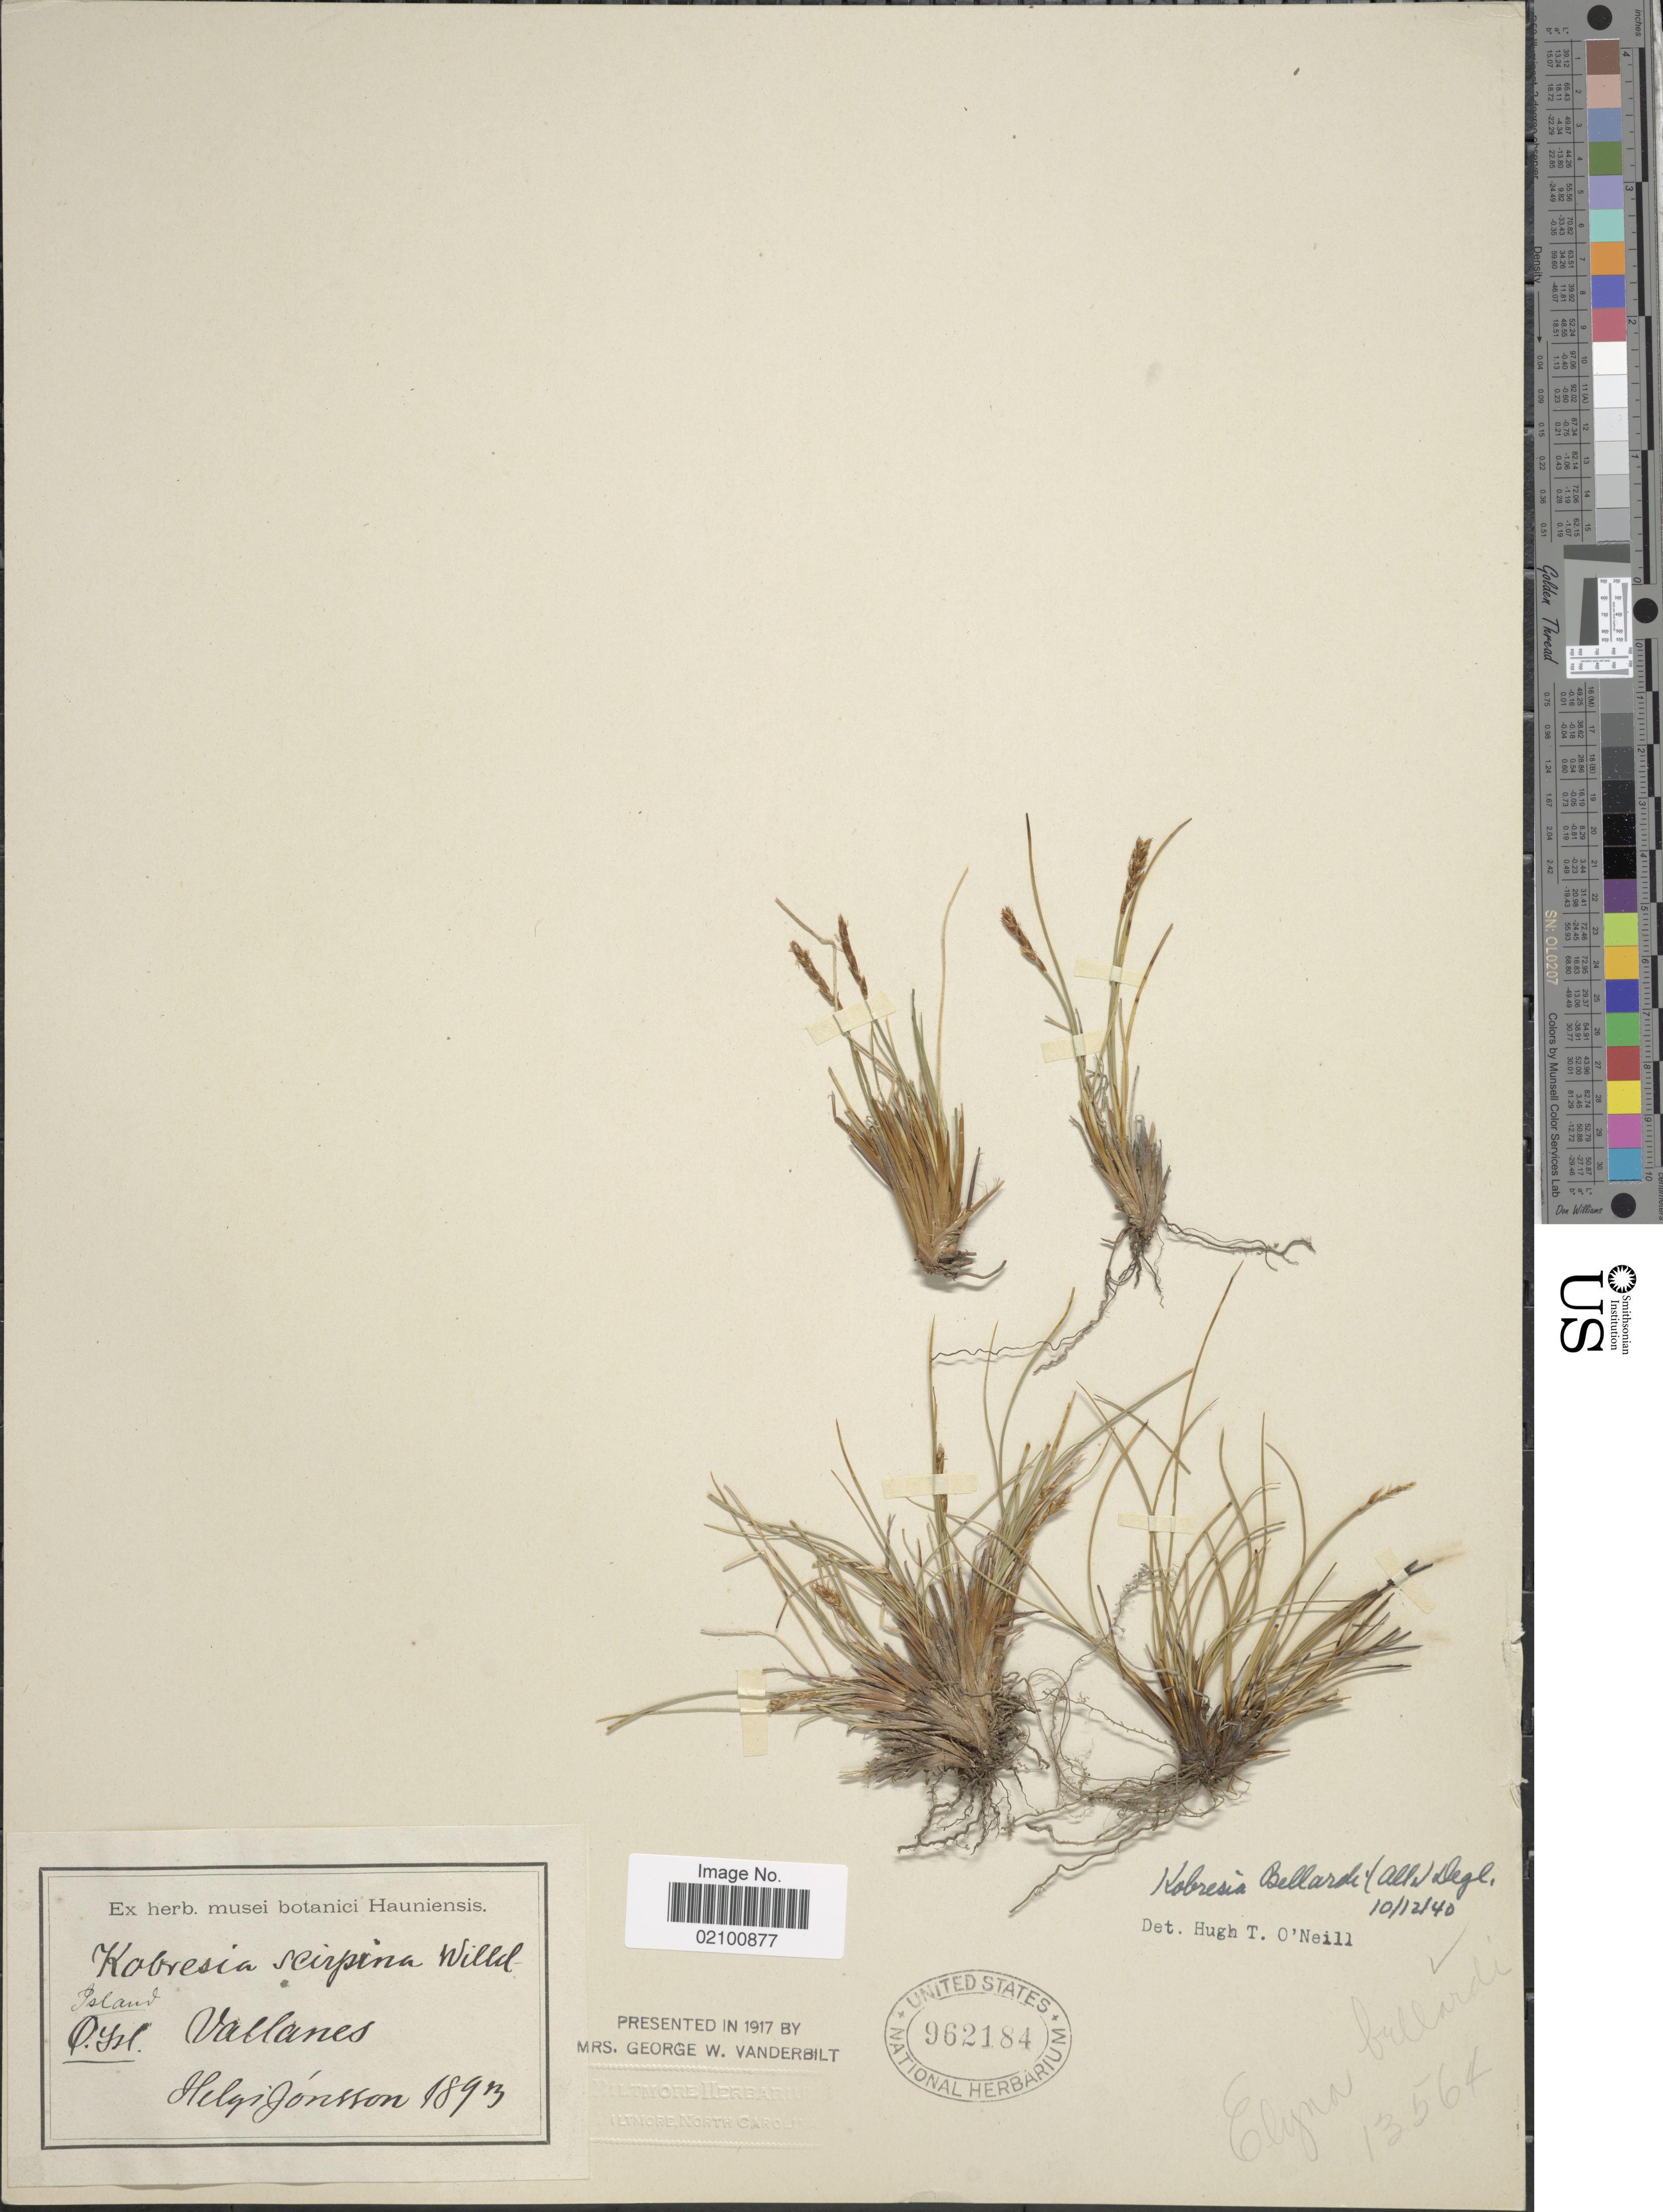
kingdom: Plantae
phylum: Tracheophyta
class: Liliopsida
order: Poales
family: Cyperaceae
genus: Carex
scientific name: Carex myosuroides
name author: Vill.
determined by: Strong, M. T., (US), Smithsonian Institution - National Museum of Natural History (UNITED STATES)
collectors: H. Jónsson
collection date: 1893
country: Iceland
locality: O. Isl, Vallanes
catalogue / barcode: US 962184